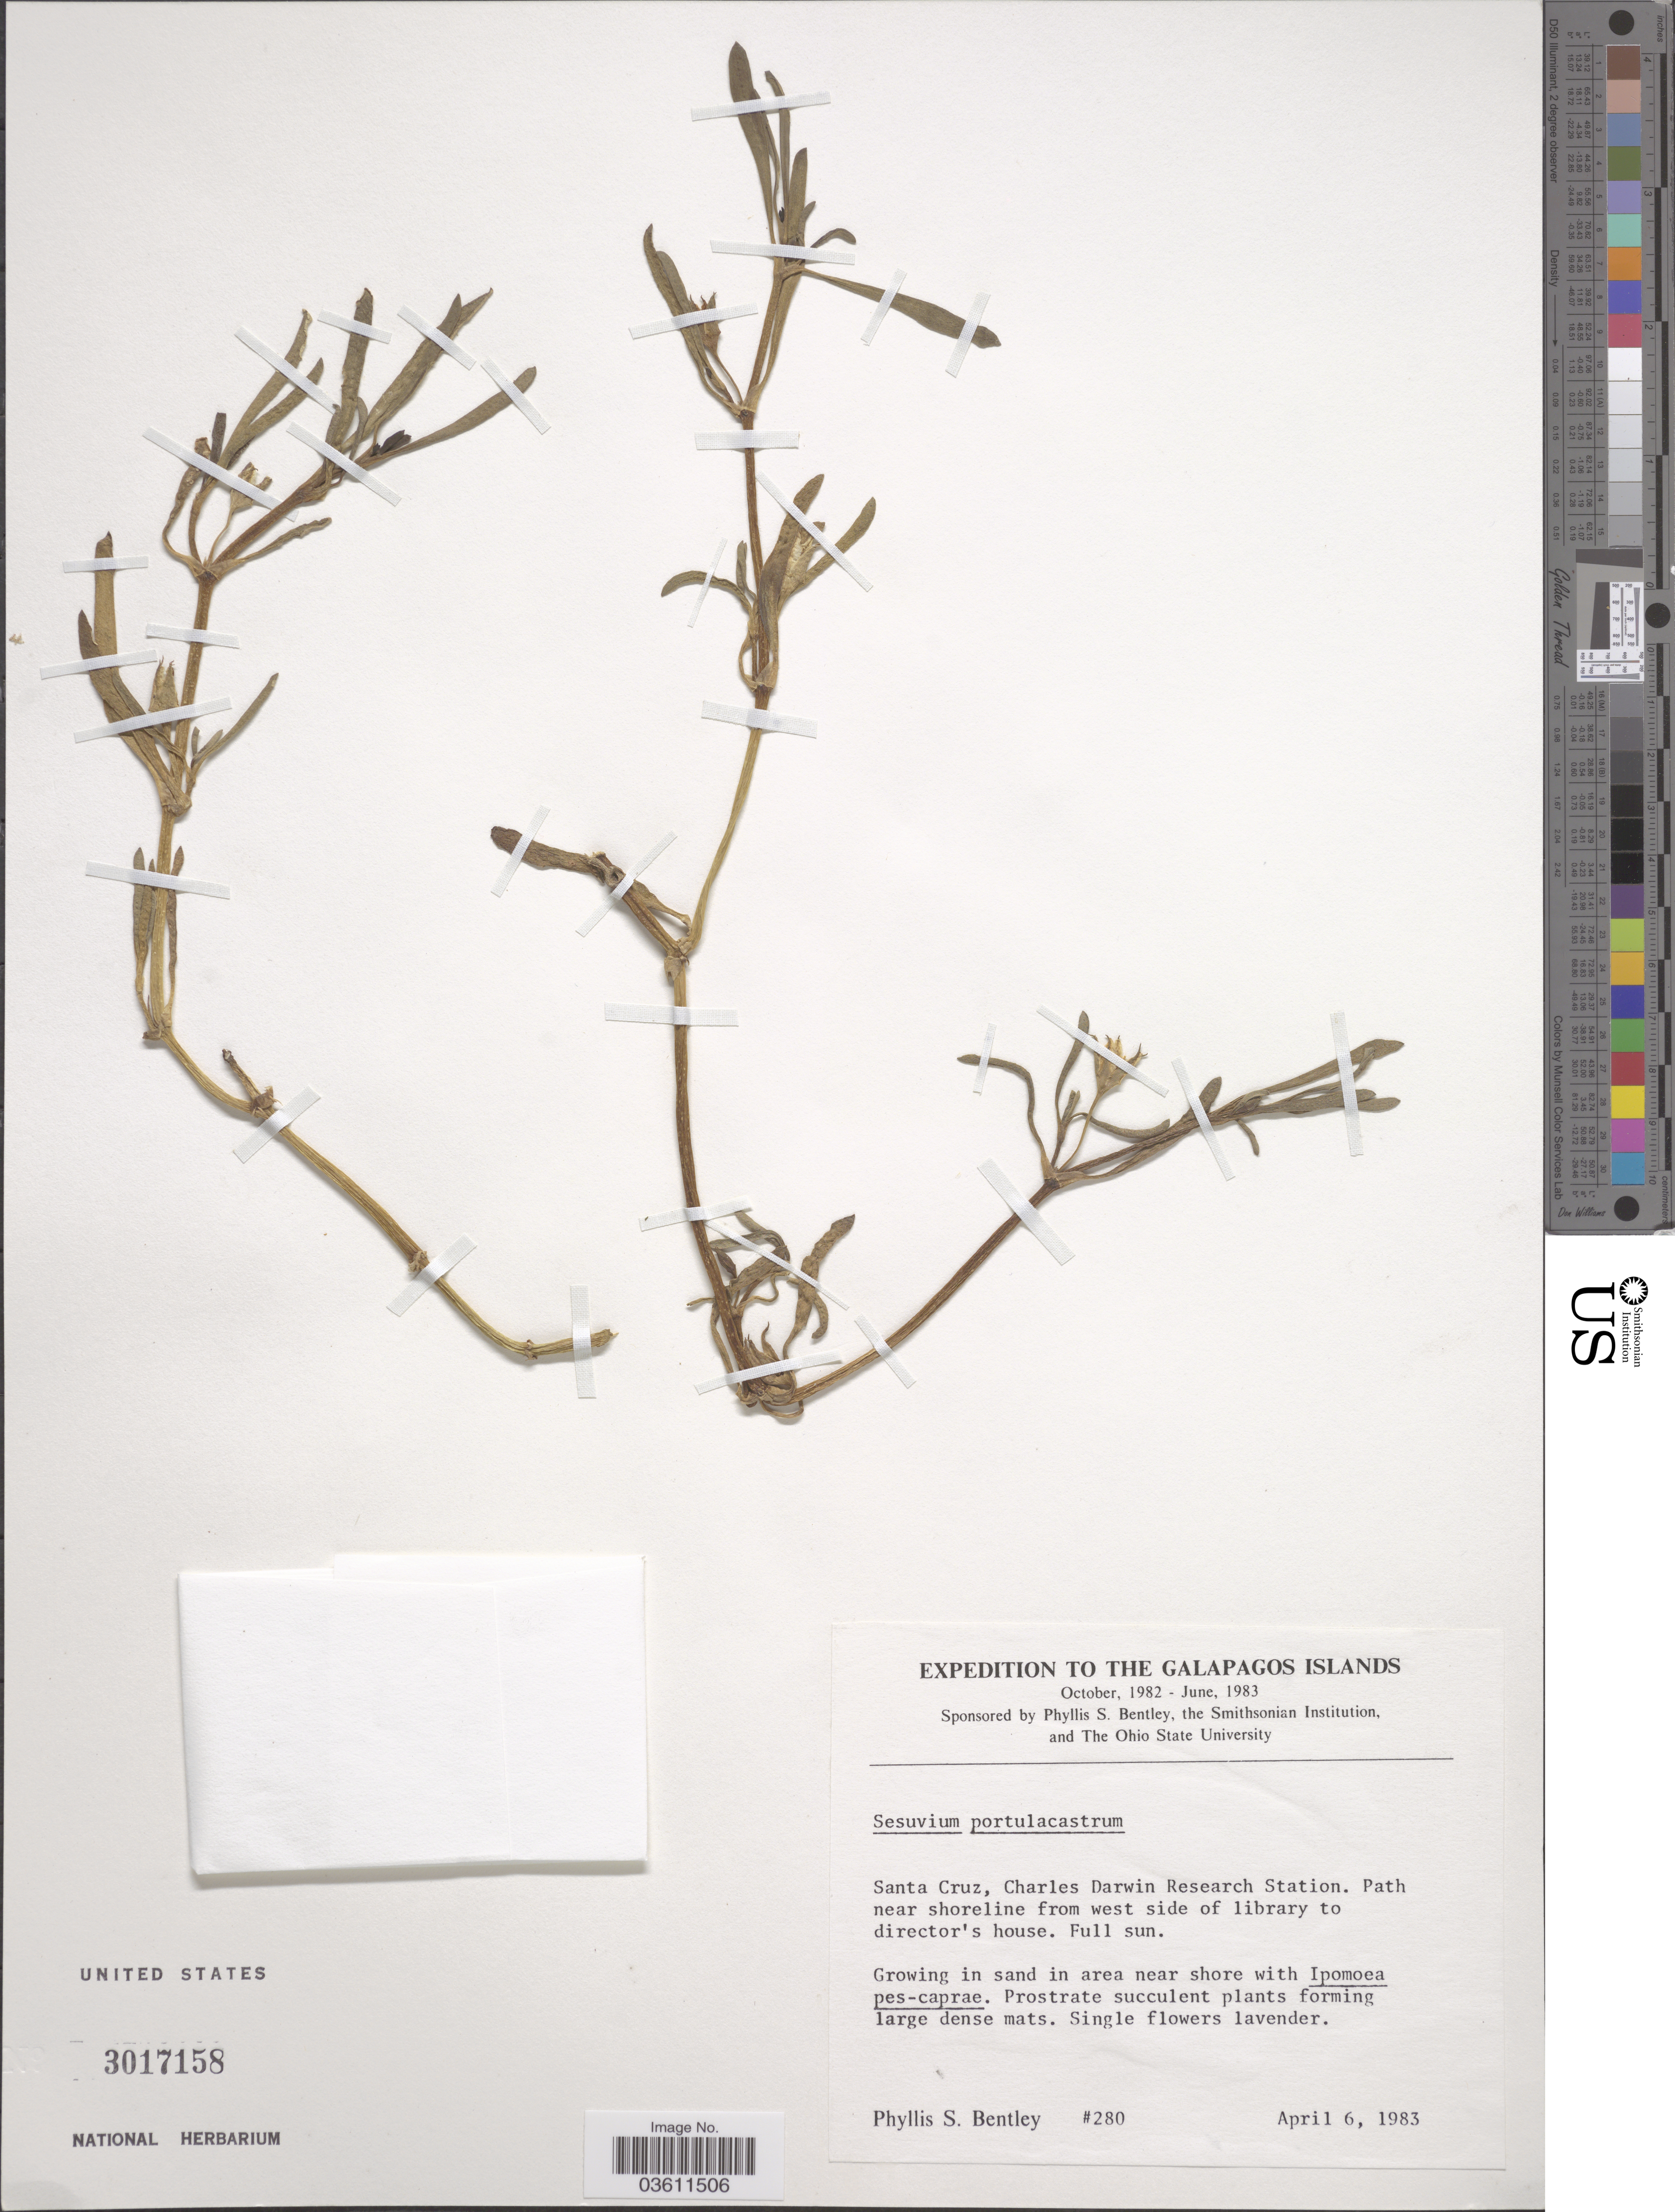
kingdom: Plantae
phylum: Tracheophyta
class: Magnoliopsida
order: Caryophyllales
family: Aizoaceae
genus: Sesuvium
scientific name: Sesuvium portulacastrum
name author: (L.) L.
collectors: P. S. Bentley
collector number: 280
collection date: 1983-04-06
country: Ecuador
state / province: Colón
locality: The Galapagos Islands. Santa Cruz, Charles Darwin Research Station. Path near shoreline from west side of library to director's house.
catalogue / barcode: US 3017158